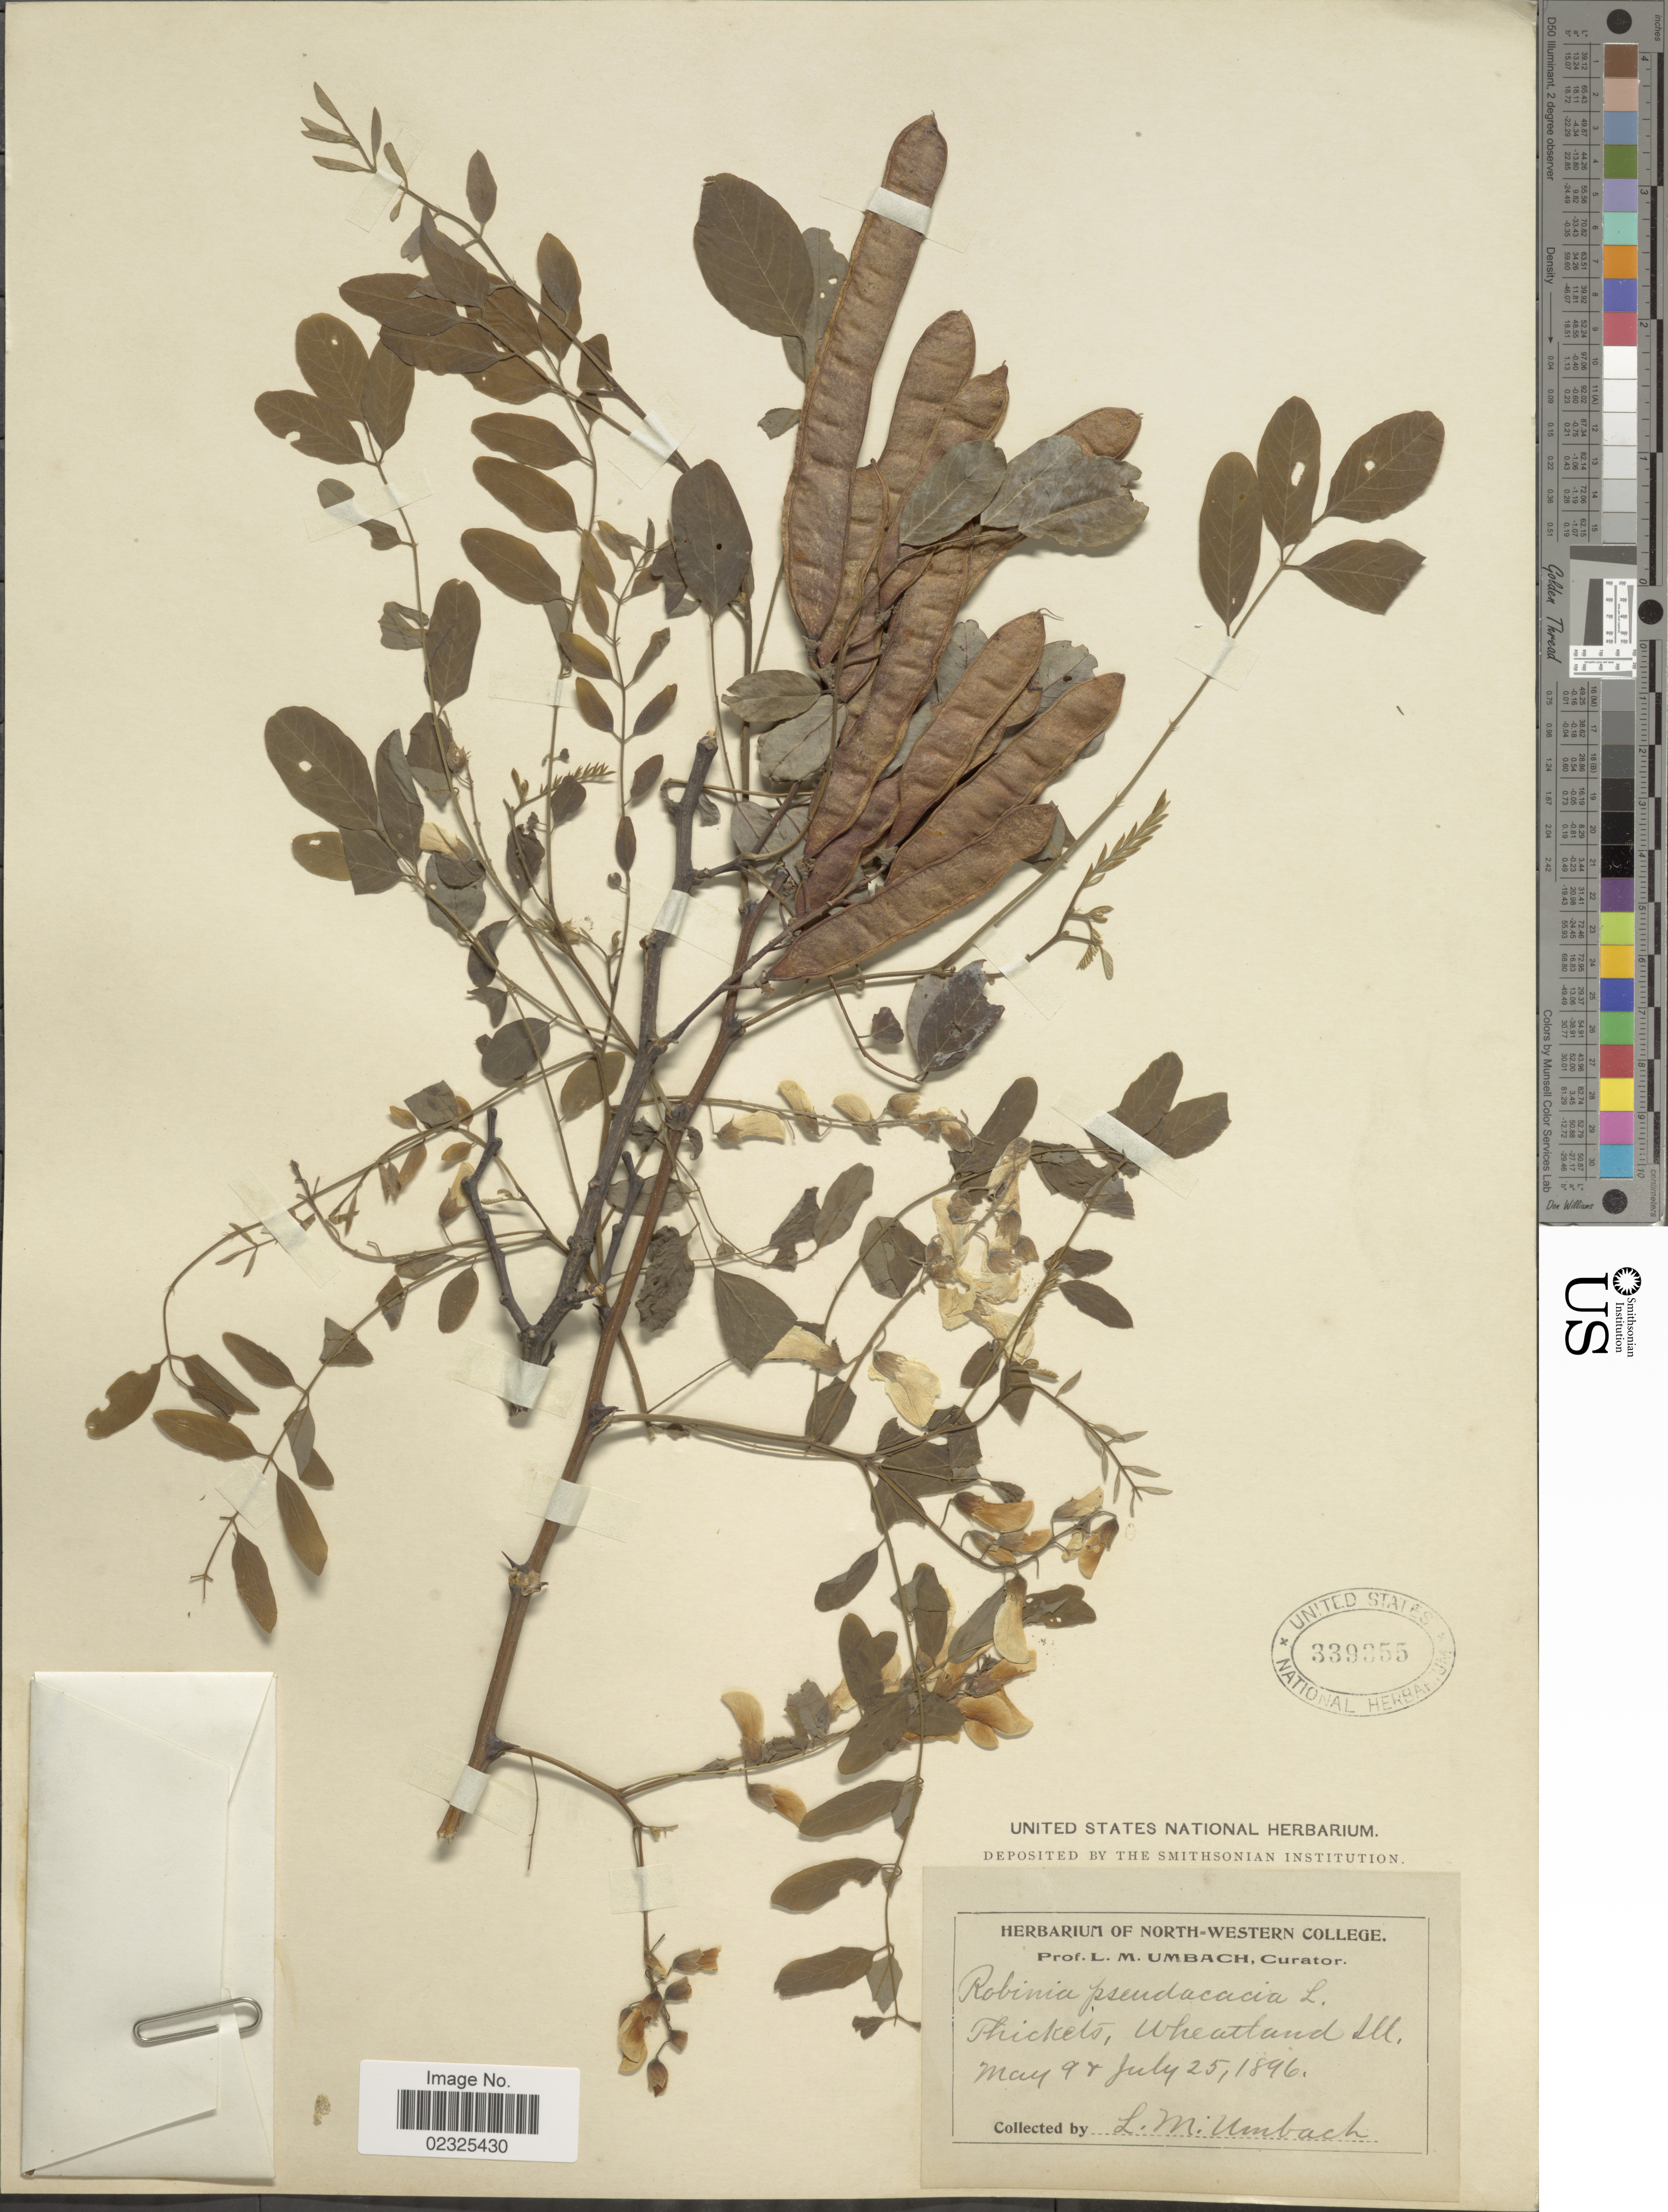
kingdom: Plantae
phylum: Tracheophyta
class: Magnoliopsida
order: Fabales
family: Fabaceae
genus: Robinia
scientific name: Robinia pseudoacacia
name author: L.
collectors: L. M. Umbach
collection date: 1896-05-09/1896-07-25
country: United States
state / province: Illinois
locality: Thickets, Wheatland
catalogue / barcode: US 339355